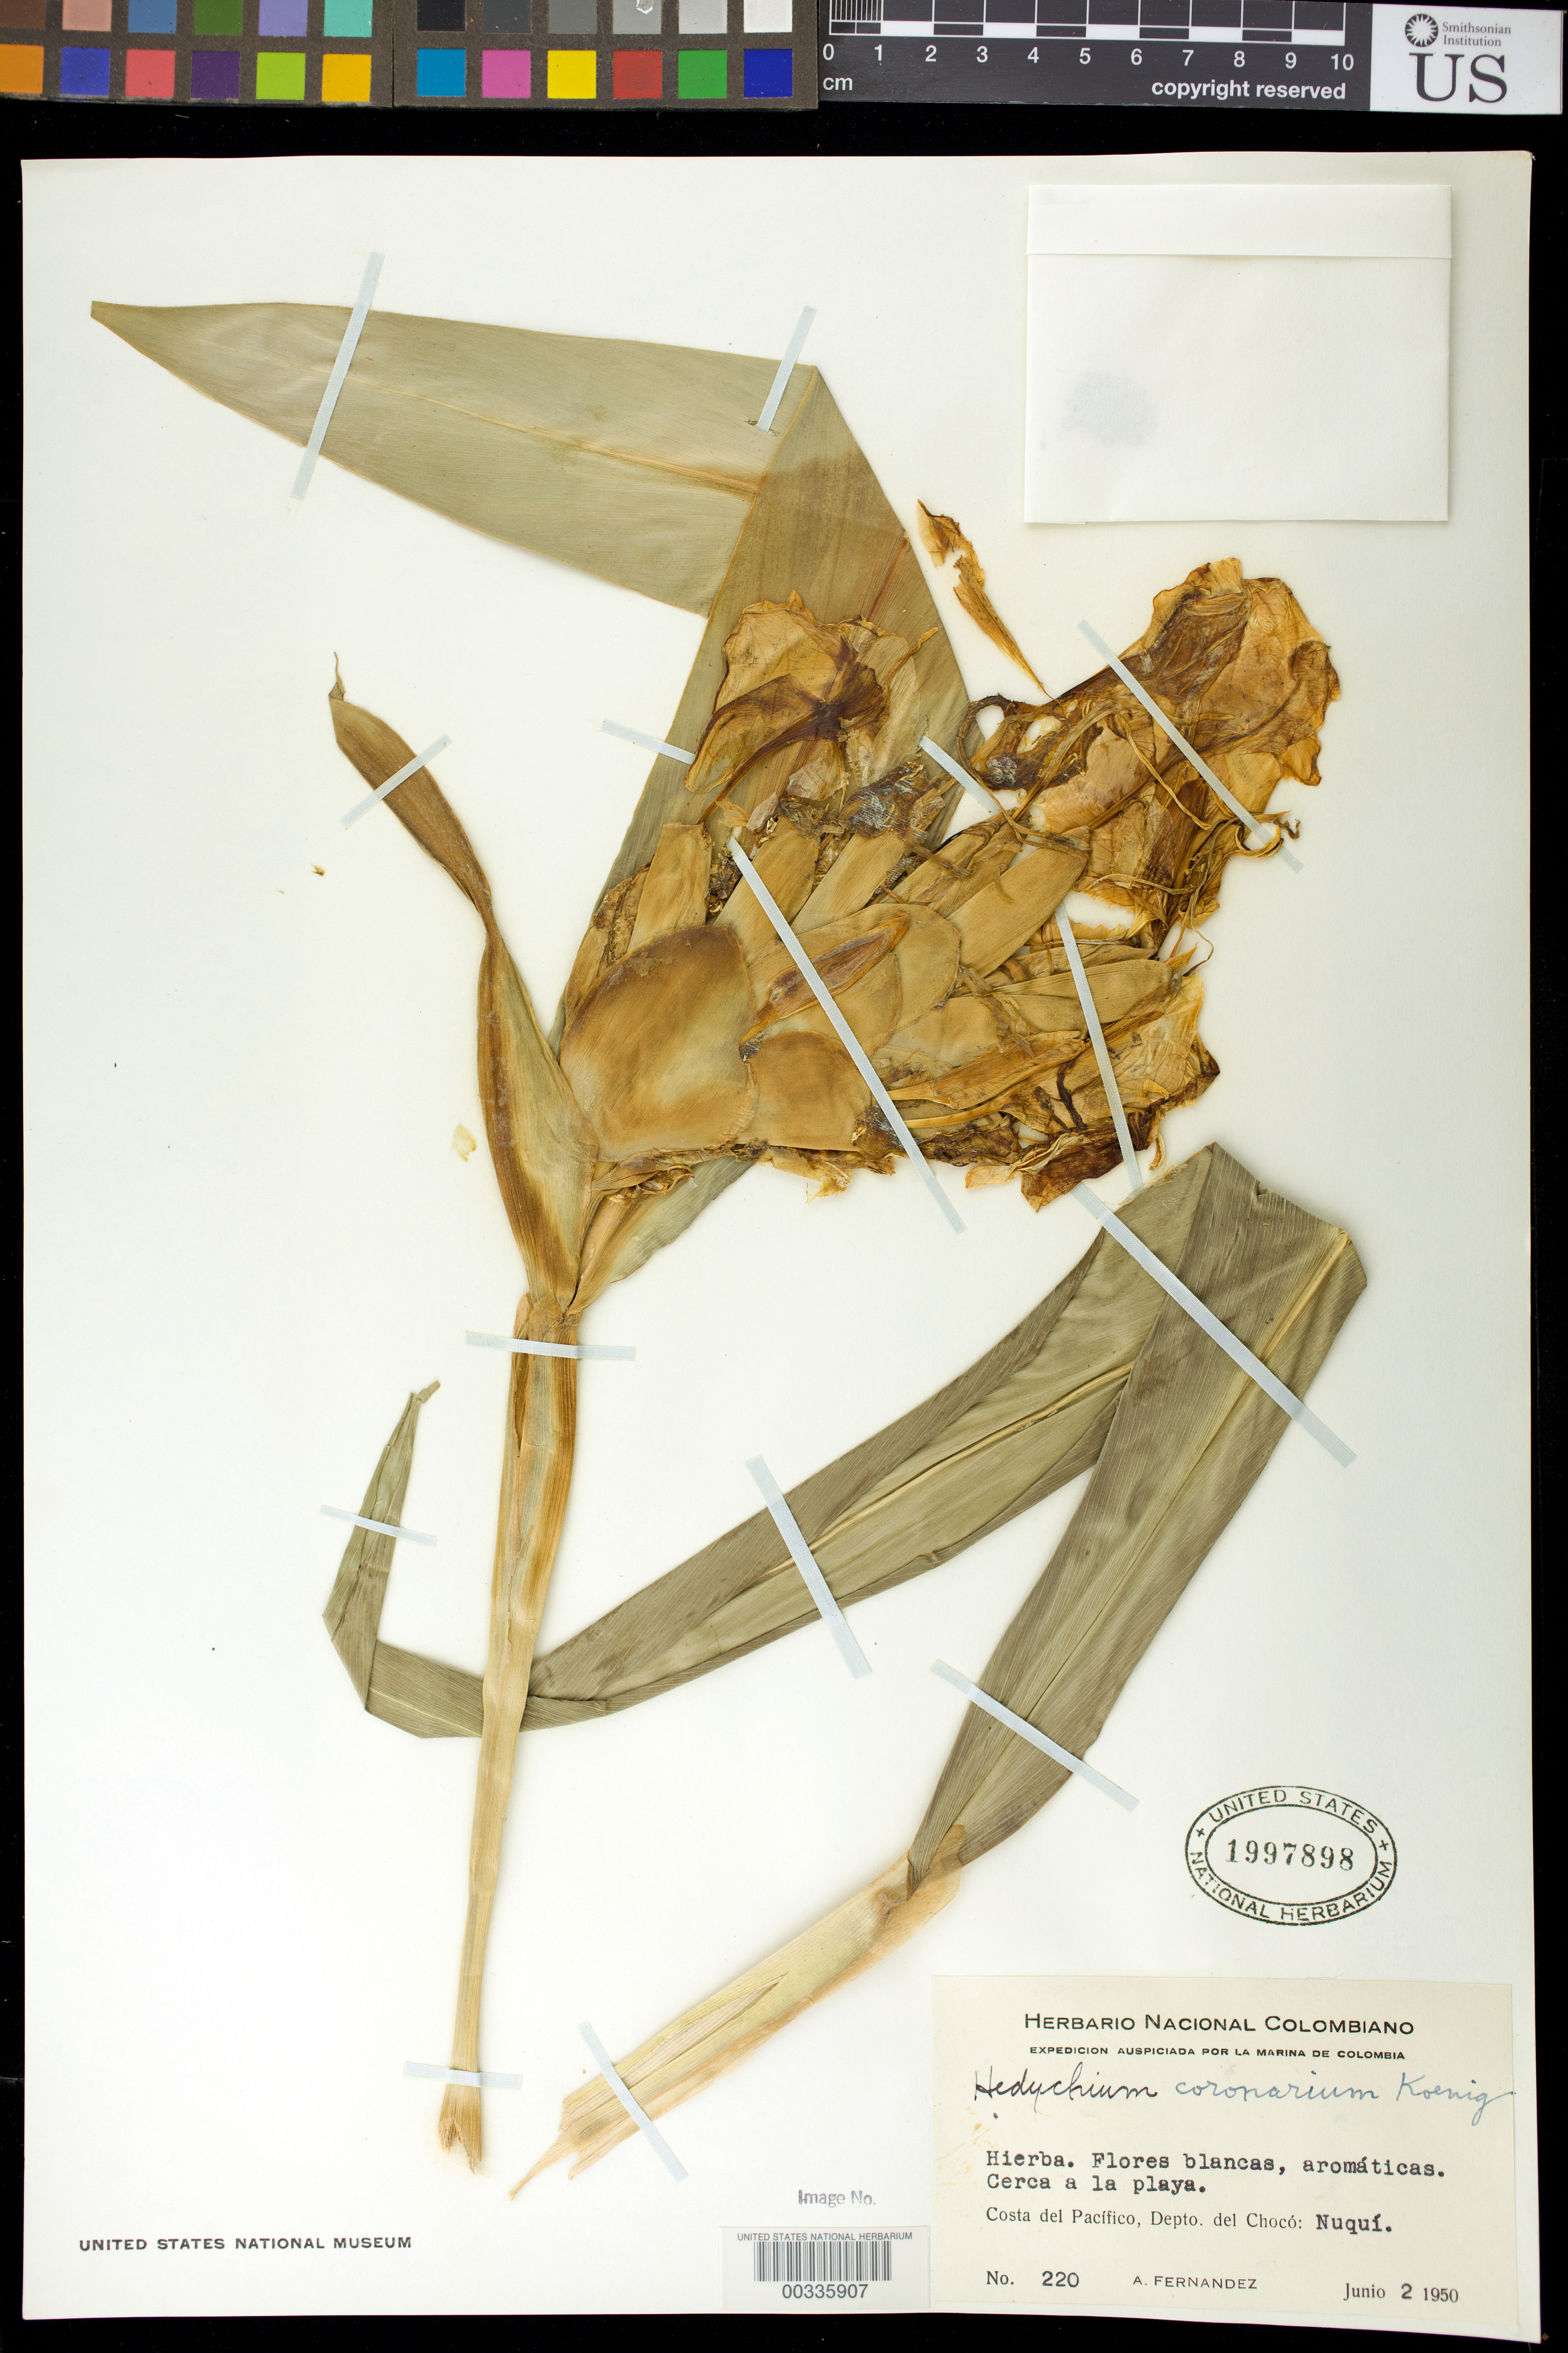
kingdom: Plantae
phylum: Tracheophyta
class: Liliopsida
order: Zingiberales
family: Zingiberaceae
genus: Hedychium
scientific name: Hedychium coronarium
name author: J. Koenig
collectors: Á. Fernández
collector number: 220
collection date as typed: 02 Jun 1950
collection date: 1950-06-02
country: Colombia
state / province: Chocó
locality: Costa del Pacifico, Nuqui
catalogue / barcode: US 1997898